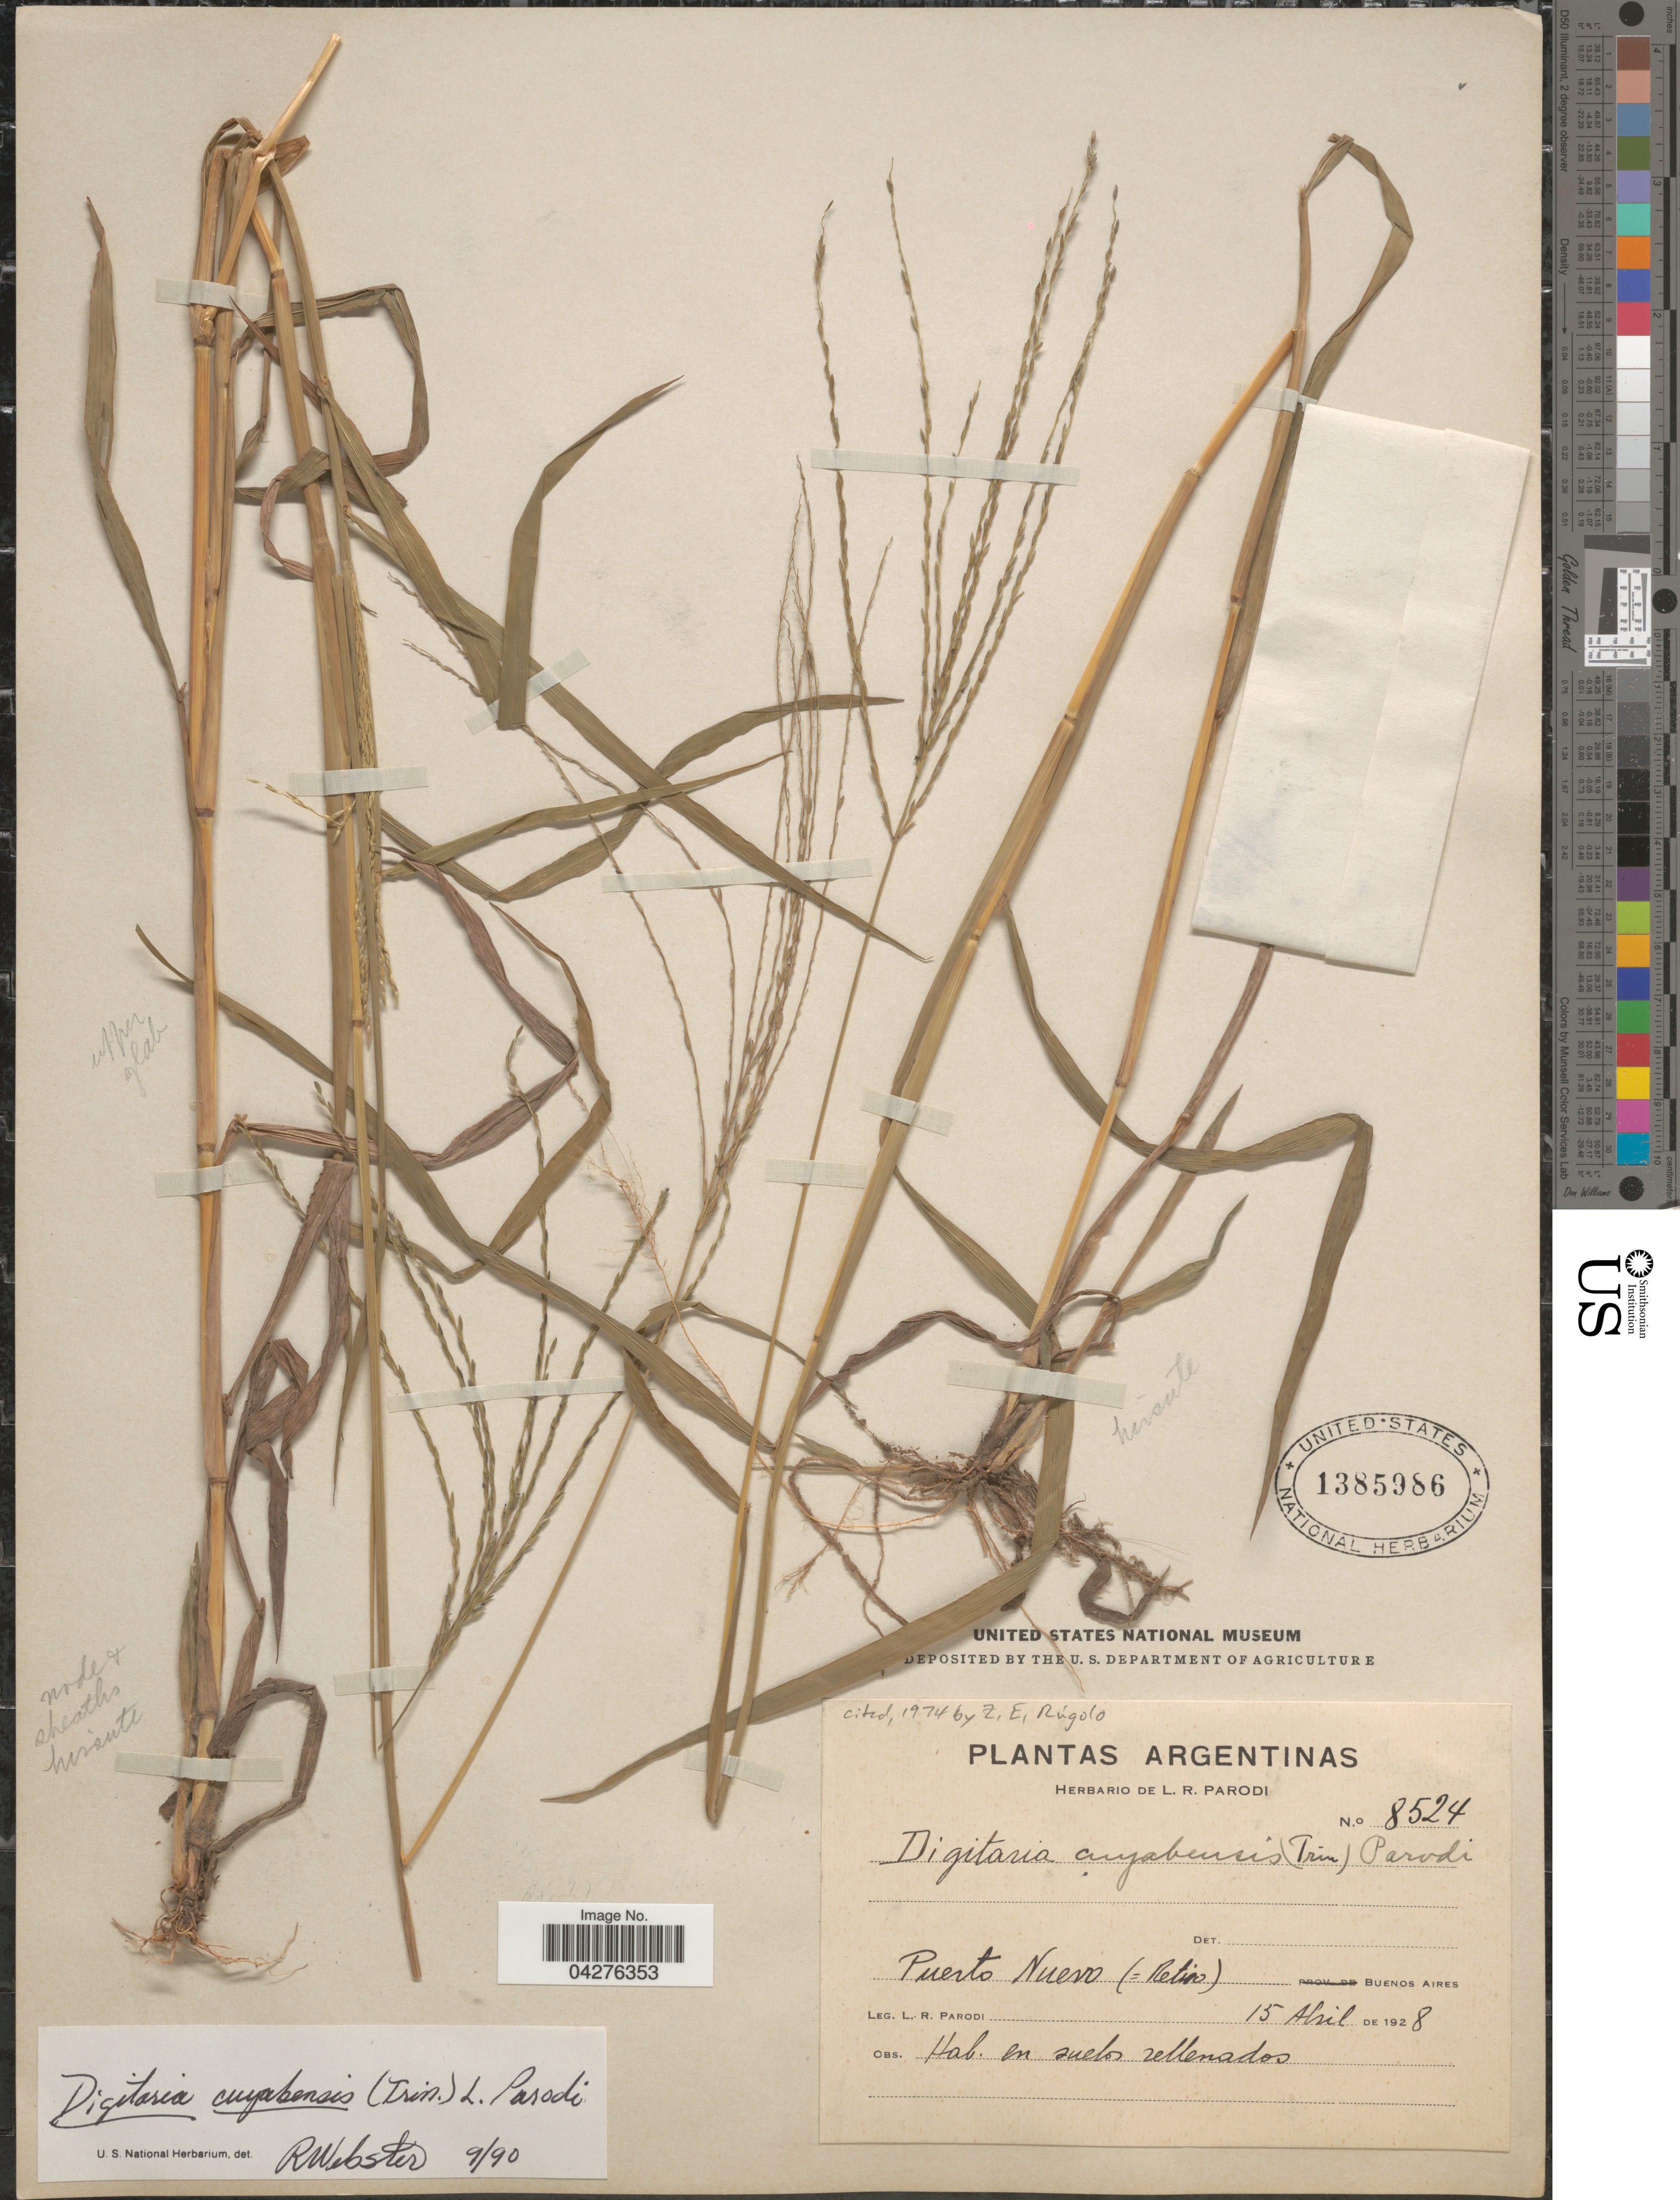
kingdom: Plantae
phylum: Tracheophyta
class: Liliopsida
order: Poales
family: Poaceae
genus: Digitaria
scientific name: Digitaria cuyabensis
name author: (Trin.) Parodi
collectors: L. R. Parodi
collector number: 8524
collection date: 1928-04-15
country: Argentina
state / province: Buenos Aires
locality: Puerto Nuevo (=Retiro).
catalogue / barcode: US 1385986